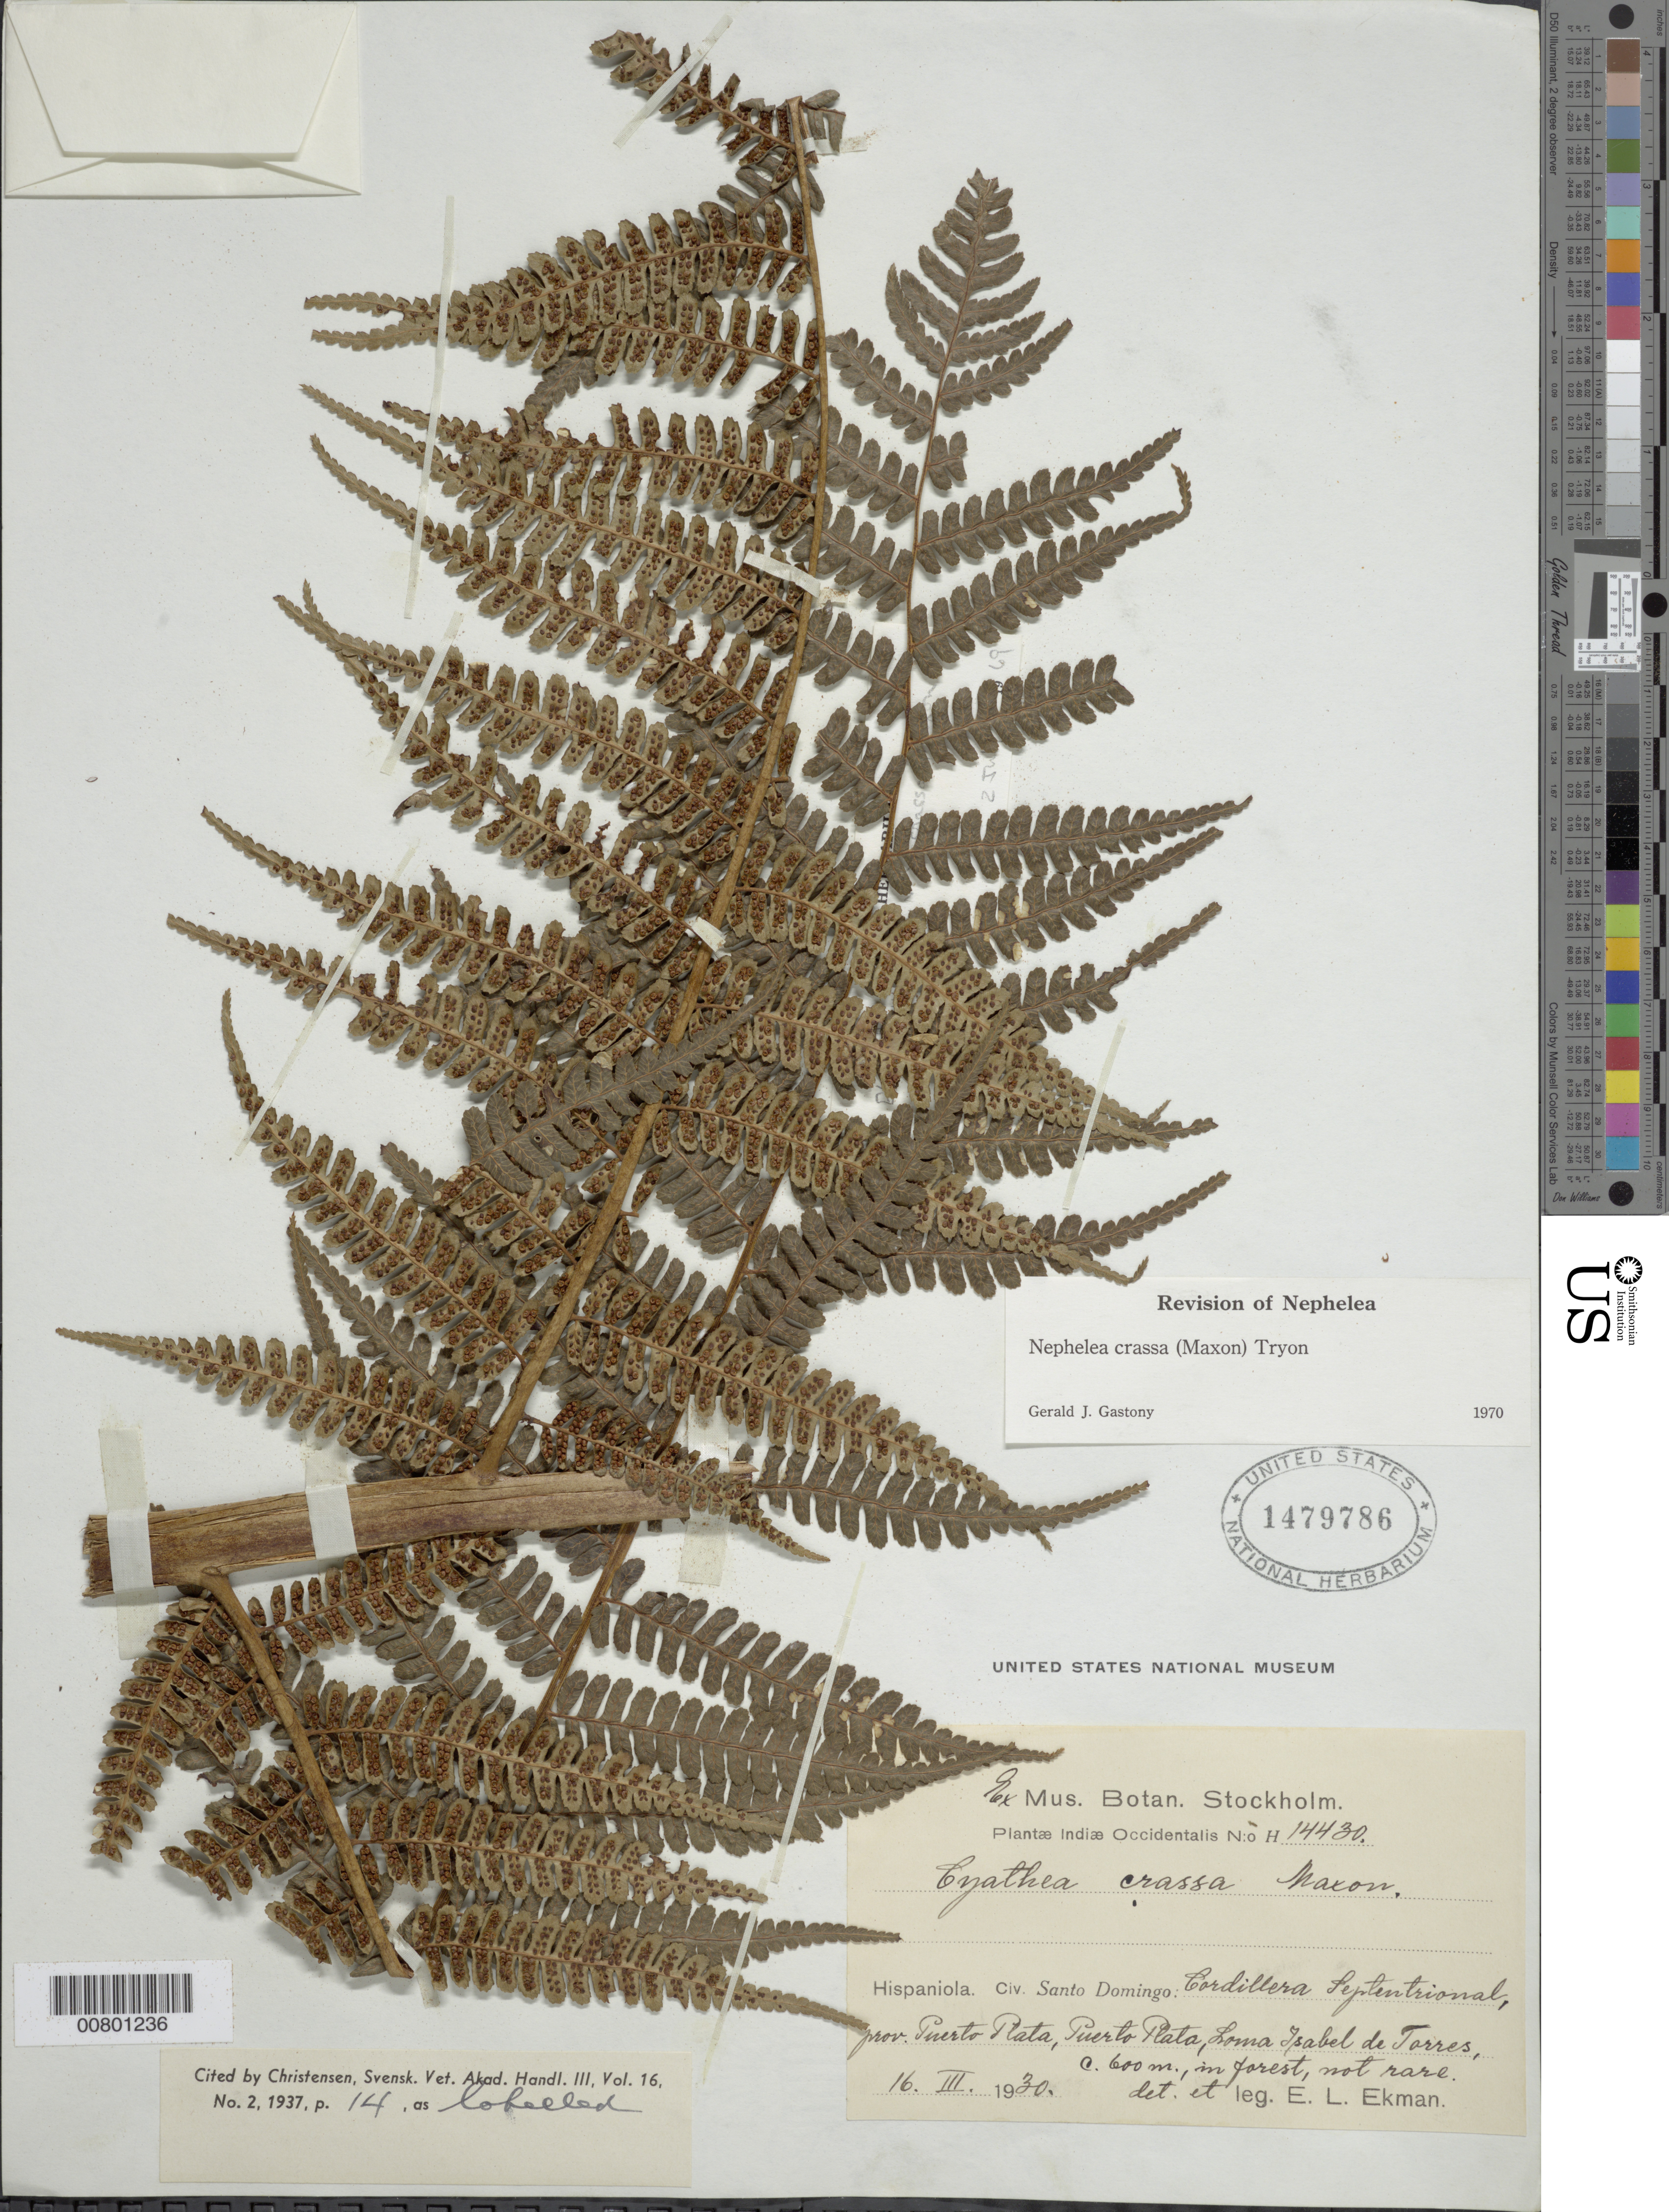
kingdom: Plantae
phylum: Tracheophyta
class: Polypodiopsida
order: Cyatheales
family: Cyatheaceae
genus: Alsophila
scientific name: Alsophila jimeneziana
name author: D.S. Conant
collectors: E. L. Ekman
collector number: H 14430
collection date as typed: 16 Mar 1920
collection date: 1920-03-16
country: Dominican Republic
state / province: Puerto Plata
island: Hispaniola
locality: Cordillera Septentrional, Puerto Plata, Loma Isabel de Torres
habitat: Forest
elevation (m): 600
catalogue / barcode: US 1479786